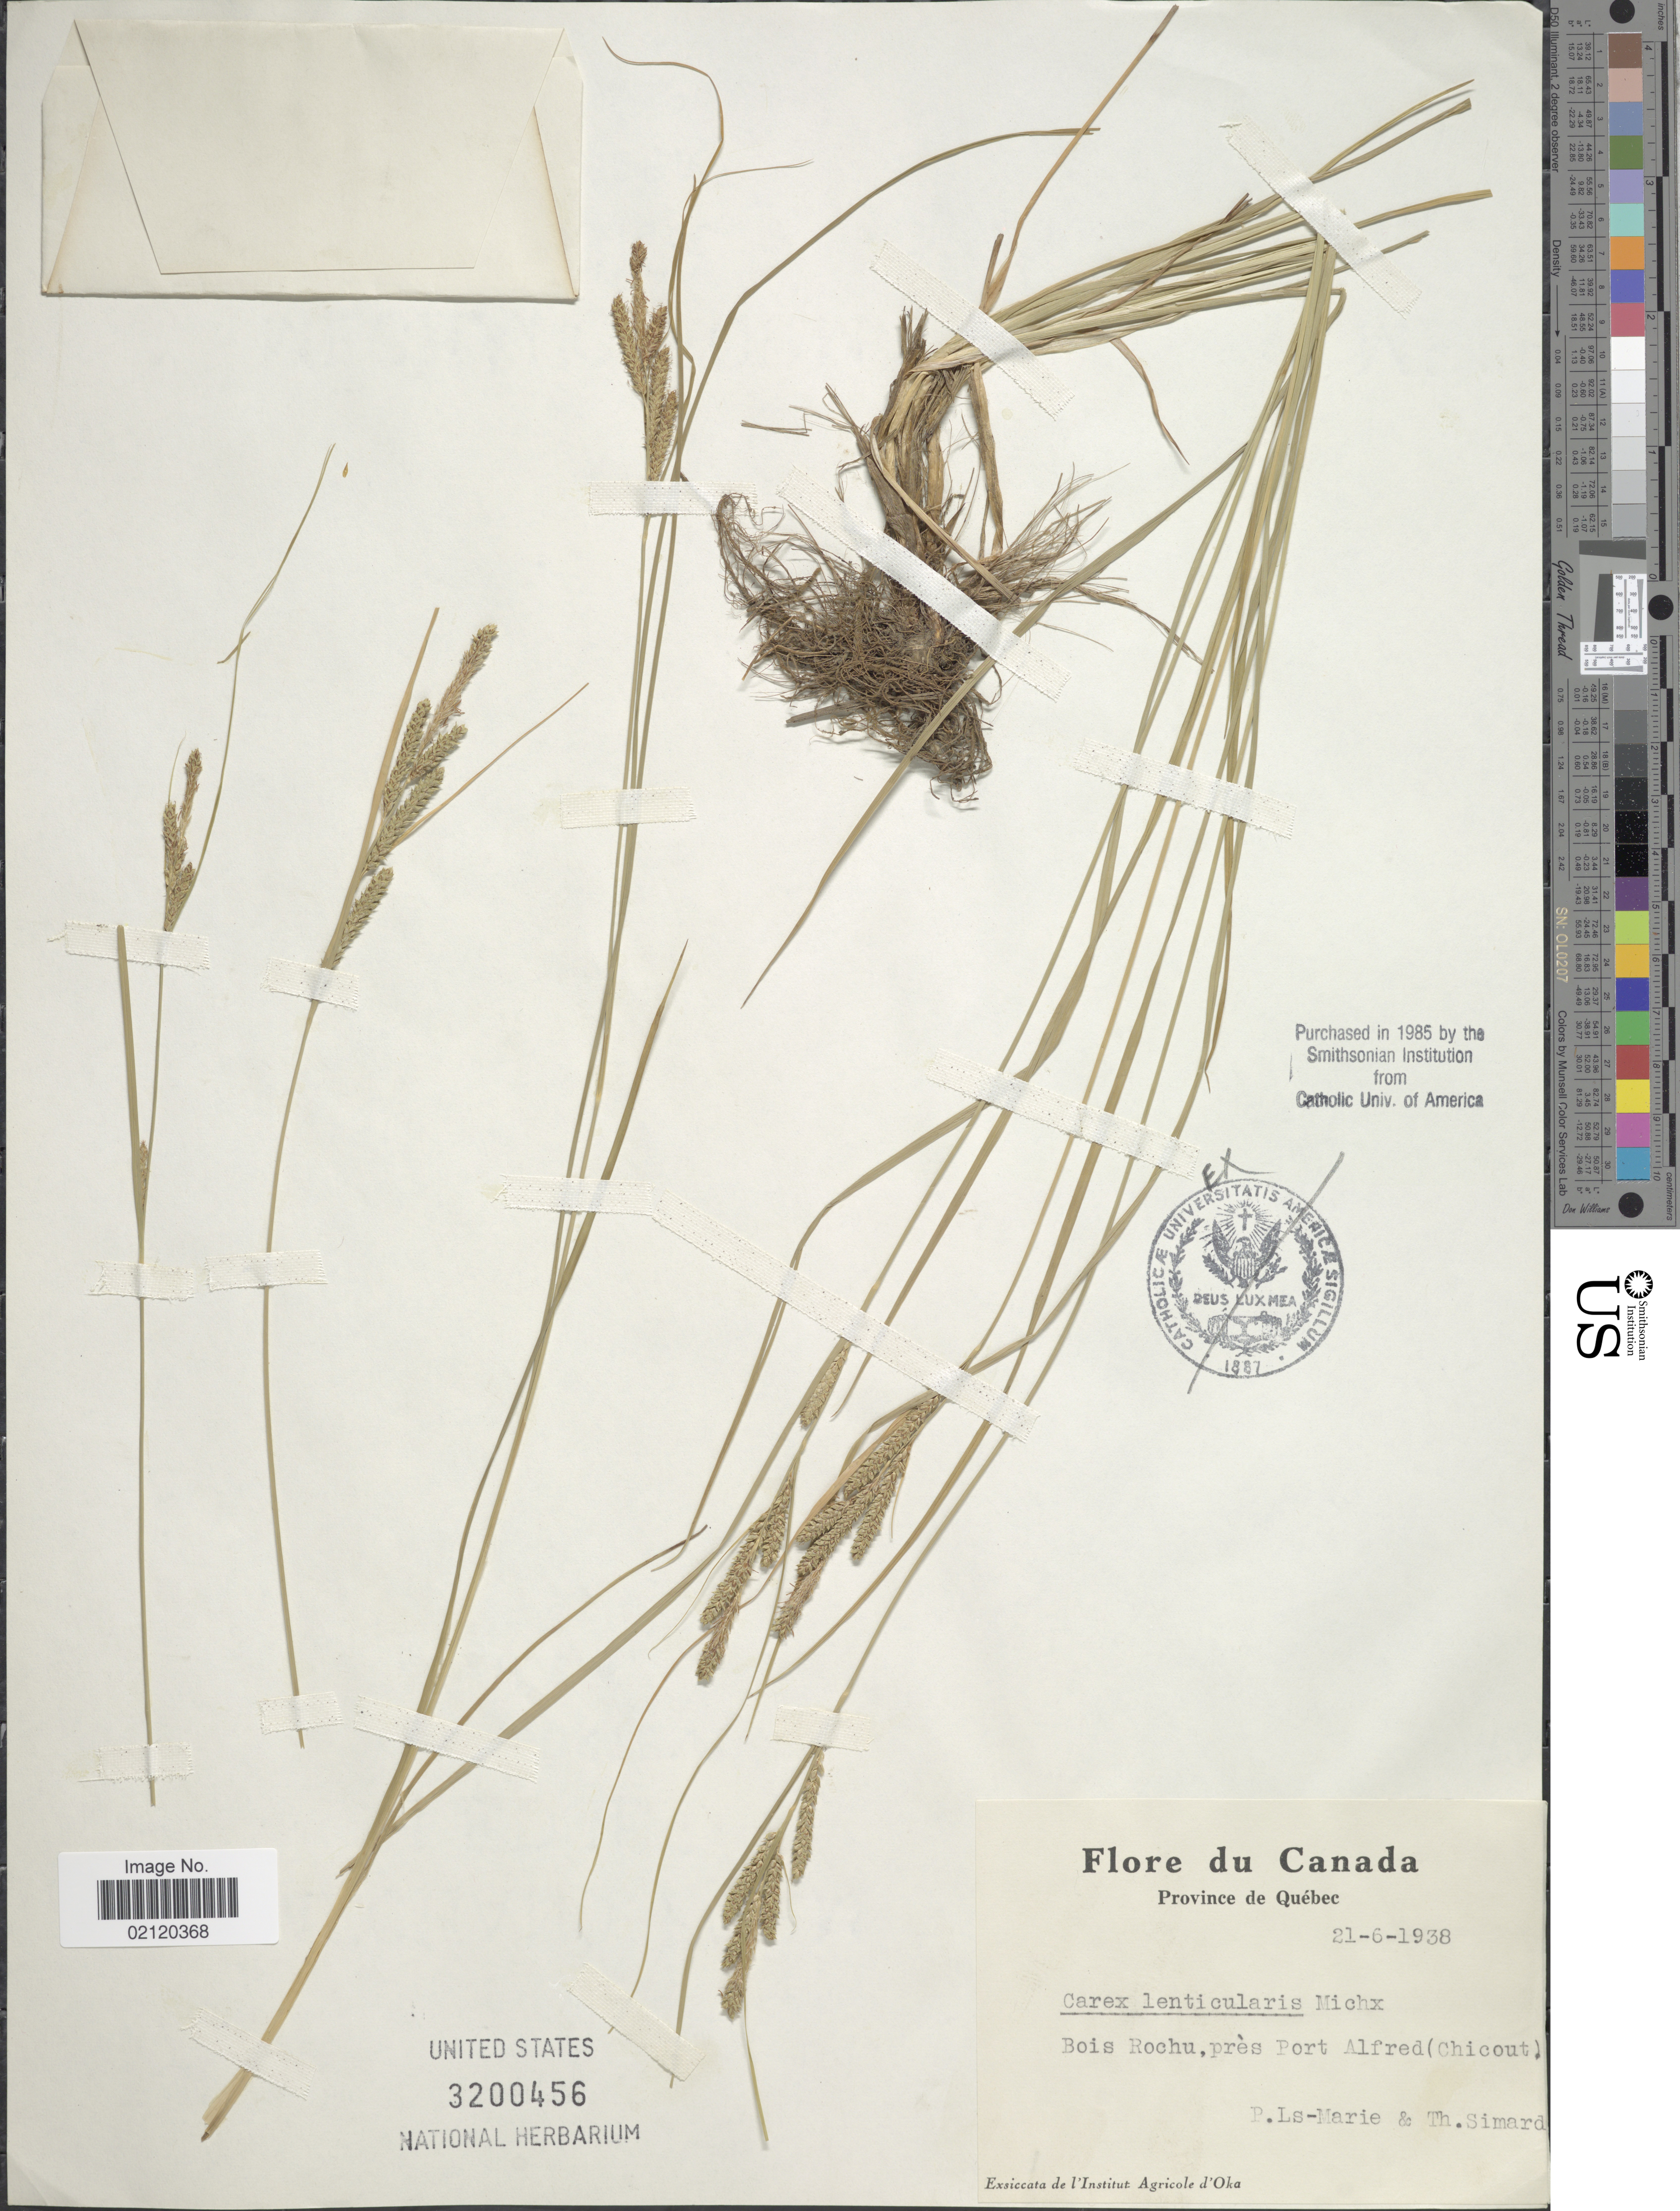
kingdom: Plantae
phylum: Tracheophyta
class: Liliopsida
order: Poales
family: Cyperaceae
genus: Carex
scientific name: Carex lenticularis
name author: Michx.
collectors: L.-M. LaLonde & T. Simard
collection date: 1938-06-21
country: Canada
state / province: Quebec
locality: Bois Rochu, pres Port Alfred (Chicout)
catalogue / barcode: US 3200456